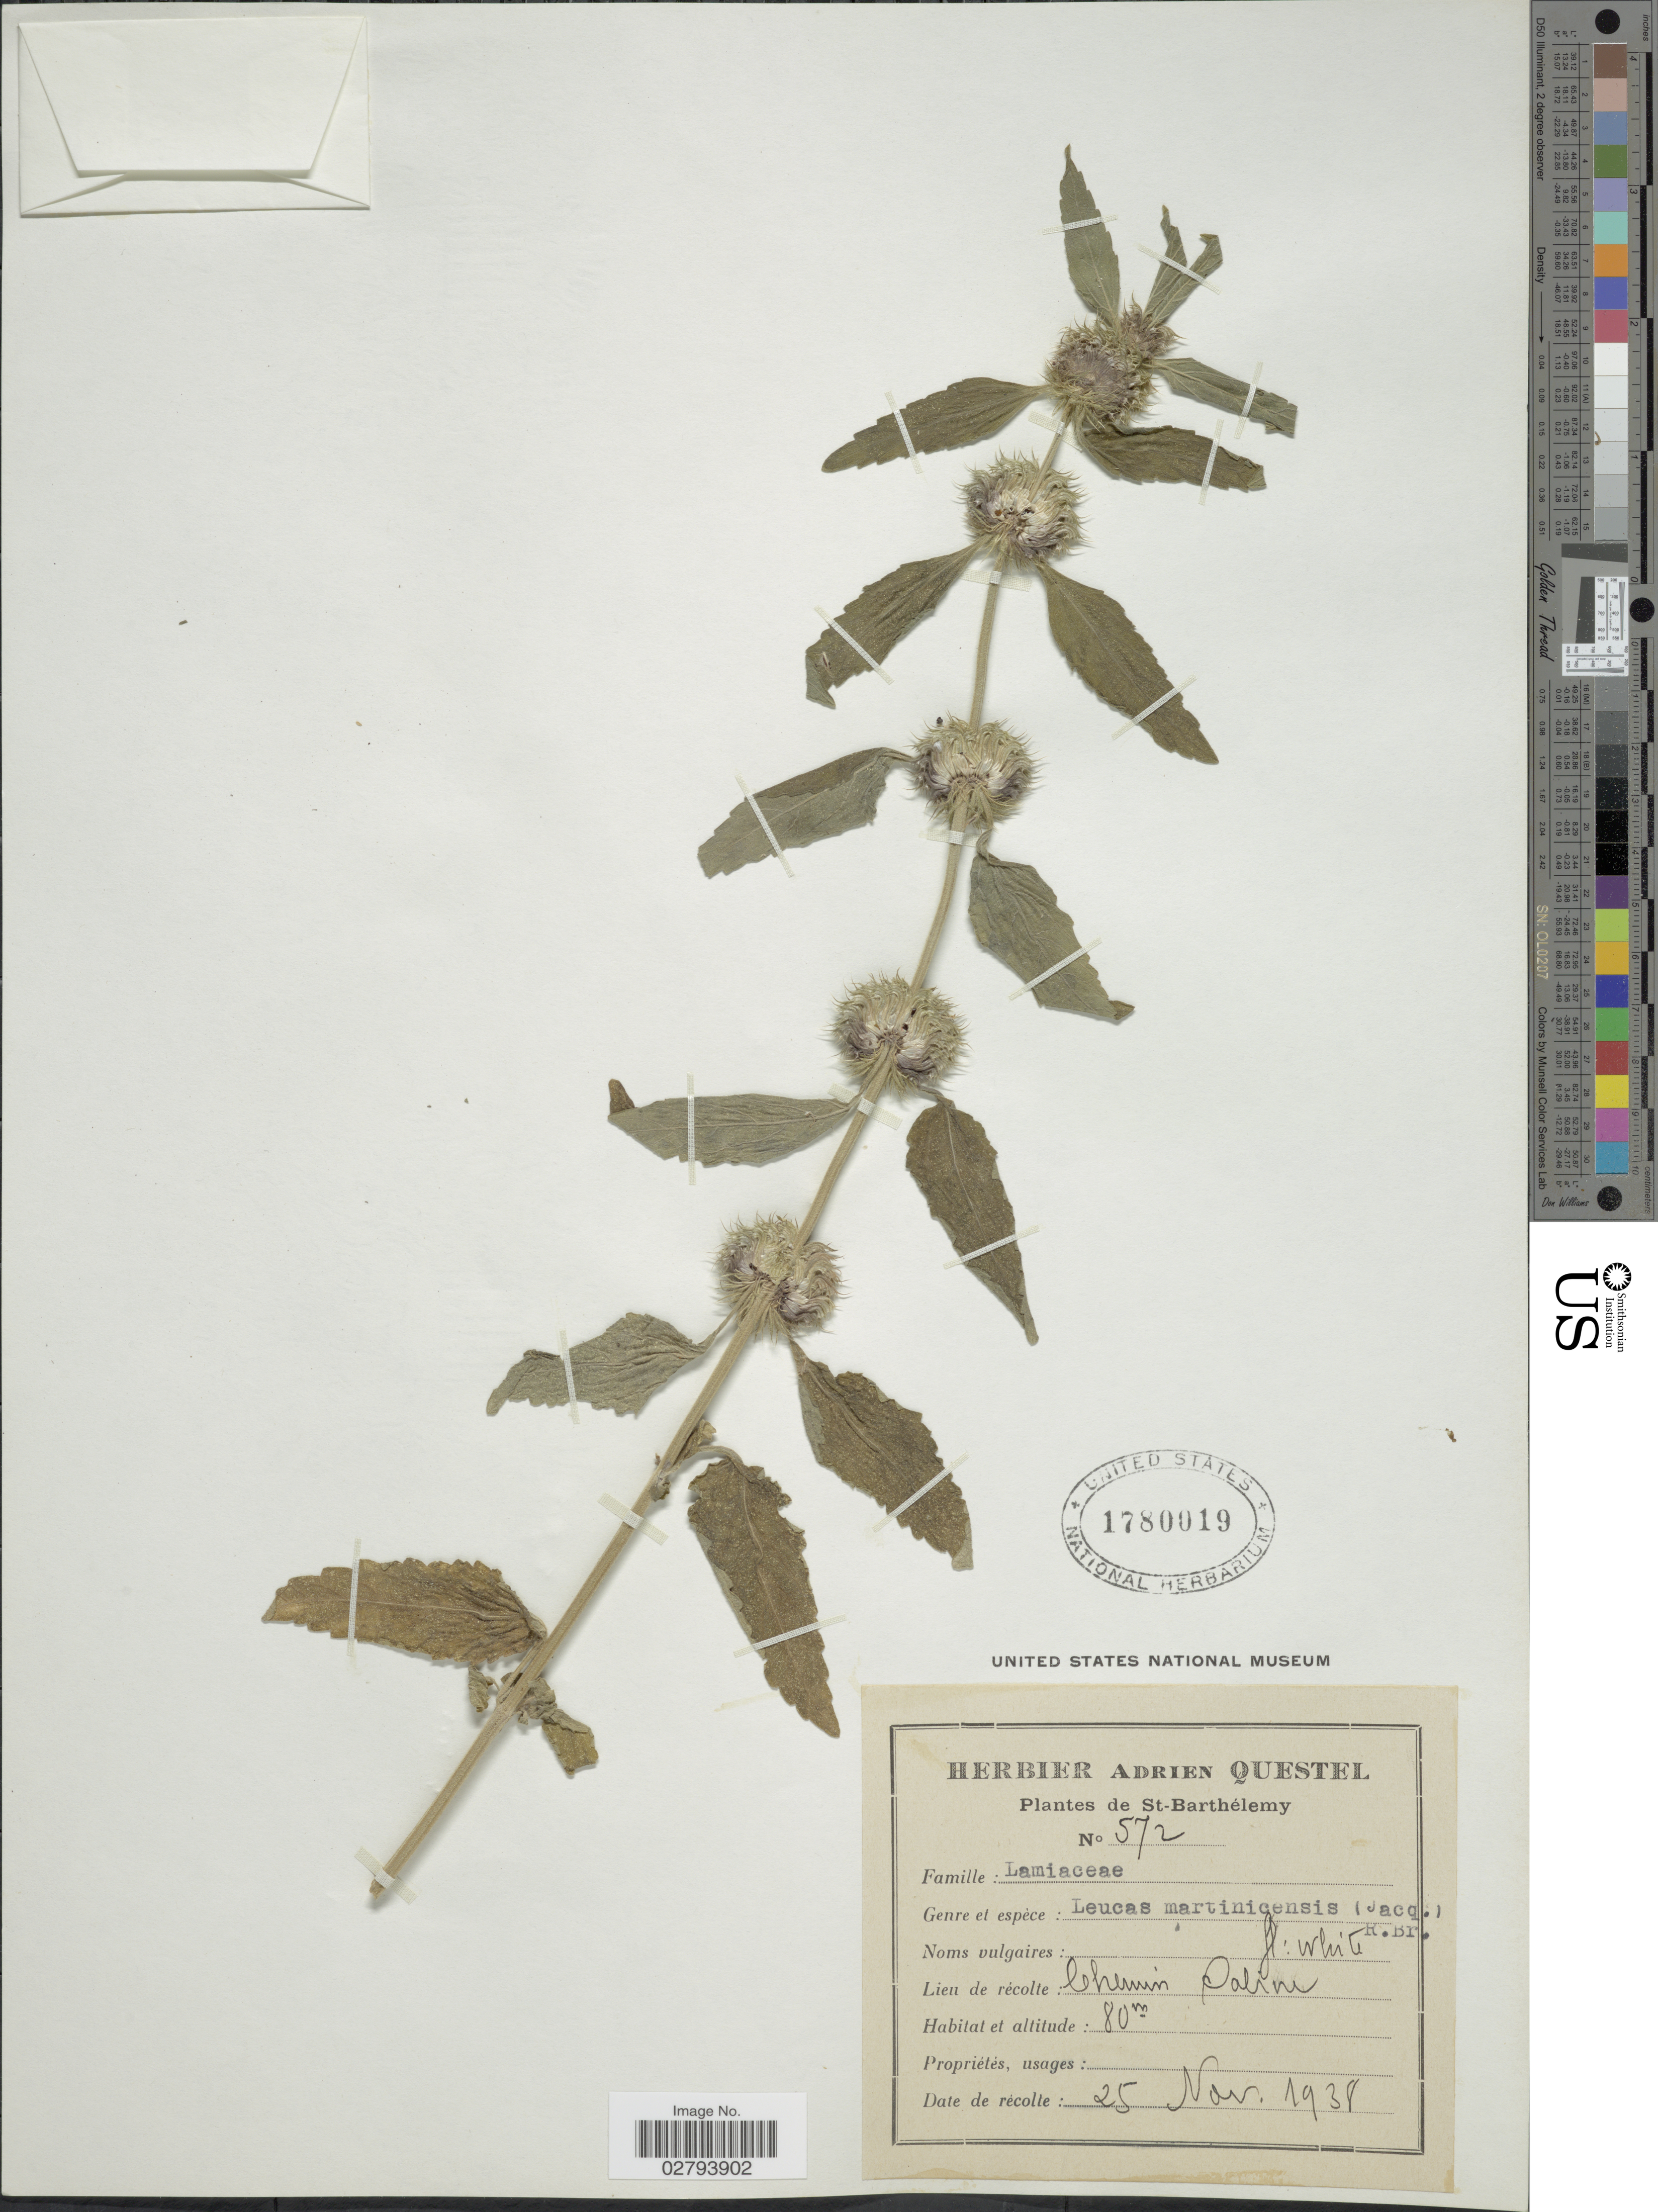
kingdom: Plantae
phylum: Tracheophyta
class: Magnoliopsida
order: Lamiales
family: Lamiaceae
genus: Leucas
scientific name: Leucas martinicensis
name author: (Jacq.) R. Br.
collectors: ex herb. A. Questal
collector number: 572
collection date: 1938-11-25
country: Saint Barthélemy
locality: Chemin Saline.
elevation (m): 80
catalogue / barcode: US 1780019